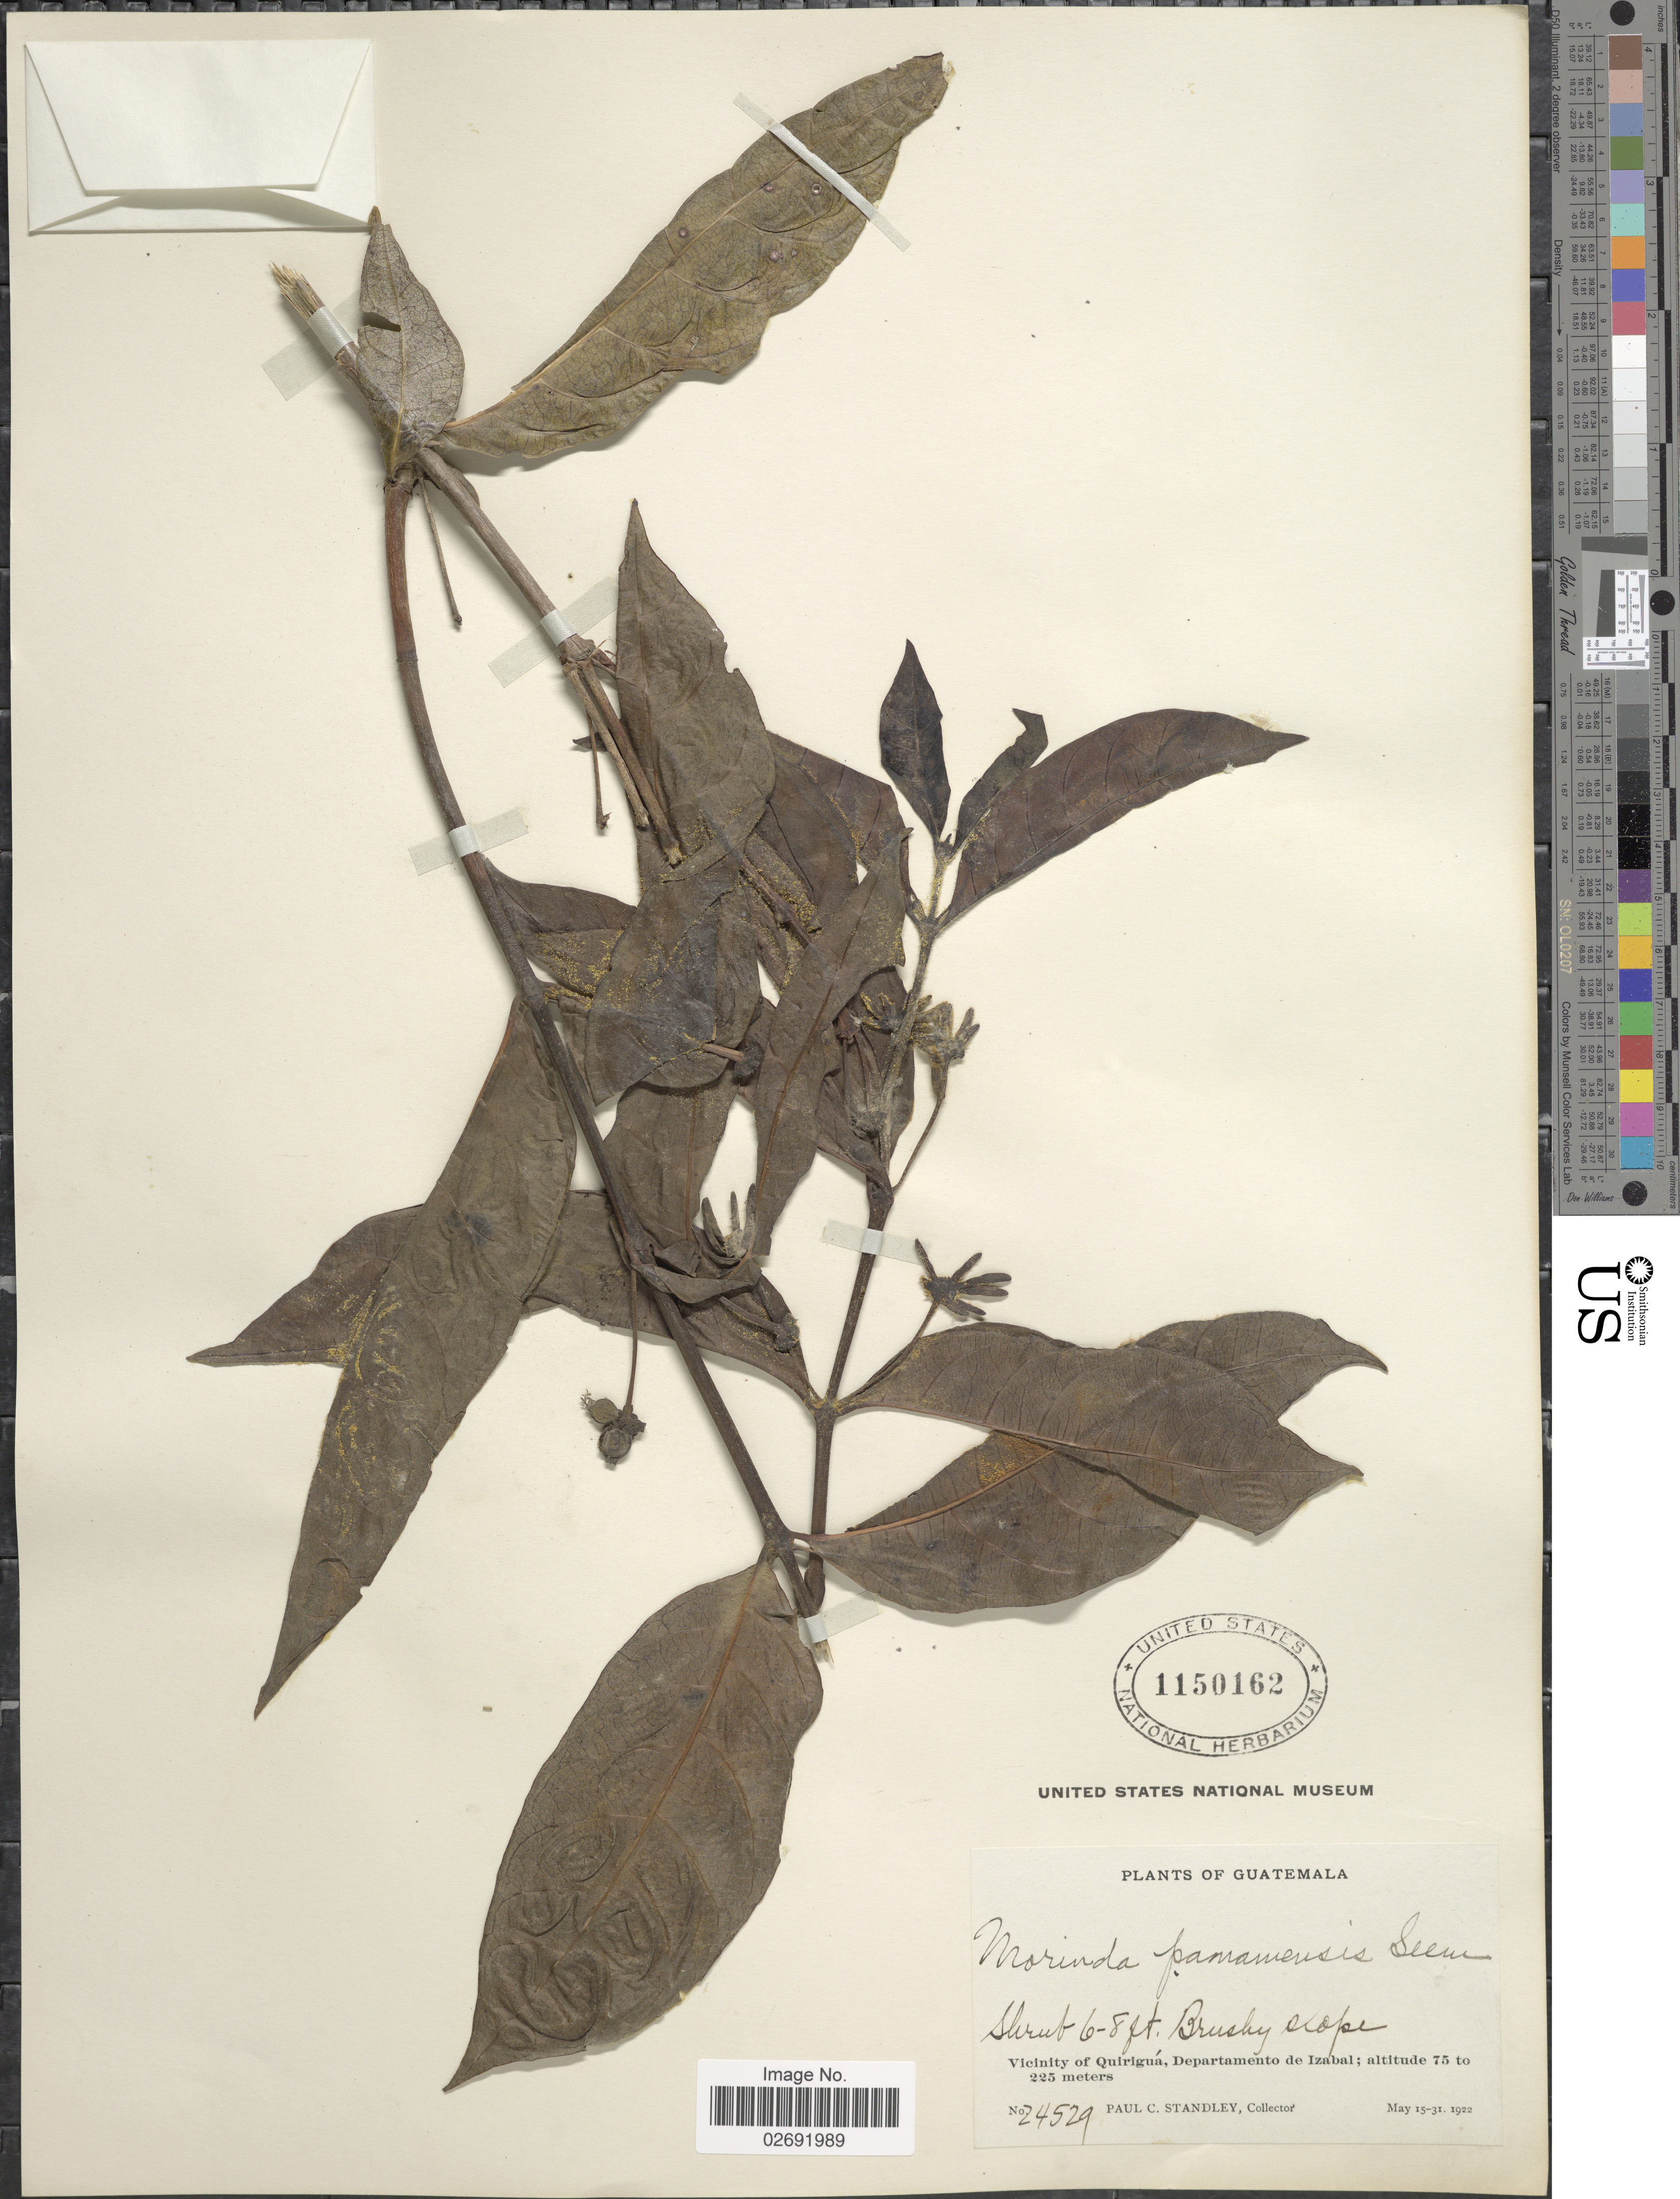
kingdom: Plantae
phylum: Tracheophyta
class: Magnoliopsida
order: Gentianales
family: Rubiaceae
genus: Morinda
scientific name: Morinda panamensis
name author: Seem.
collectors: P. C. Standley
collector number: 24529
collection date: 1922-05-15/1922-05-31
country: Guatemala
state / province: Izabal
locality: Brushy slope, Vicinity of Quiriguá, Departamento de Izabal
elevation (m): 75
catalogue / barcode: US 1150162